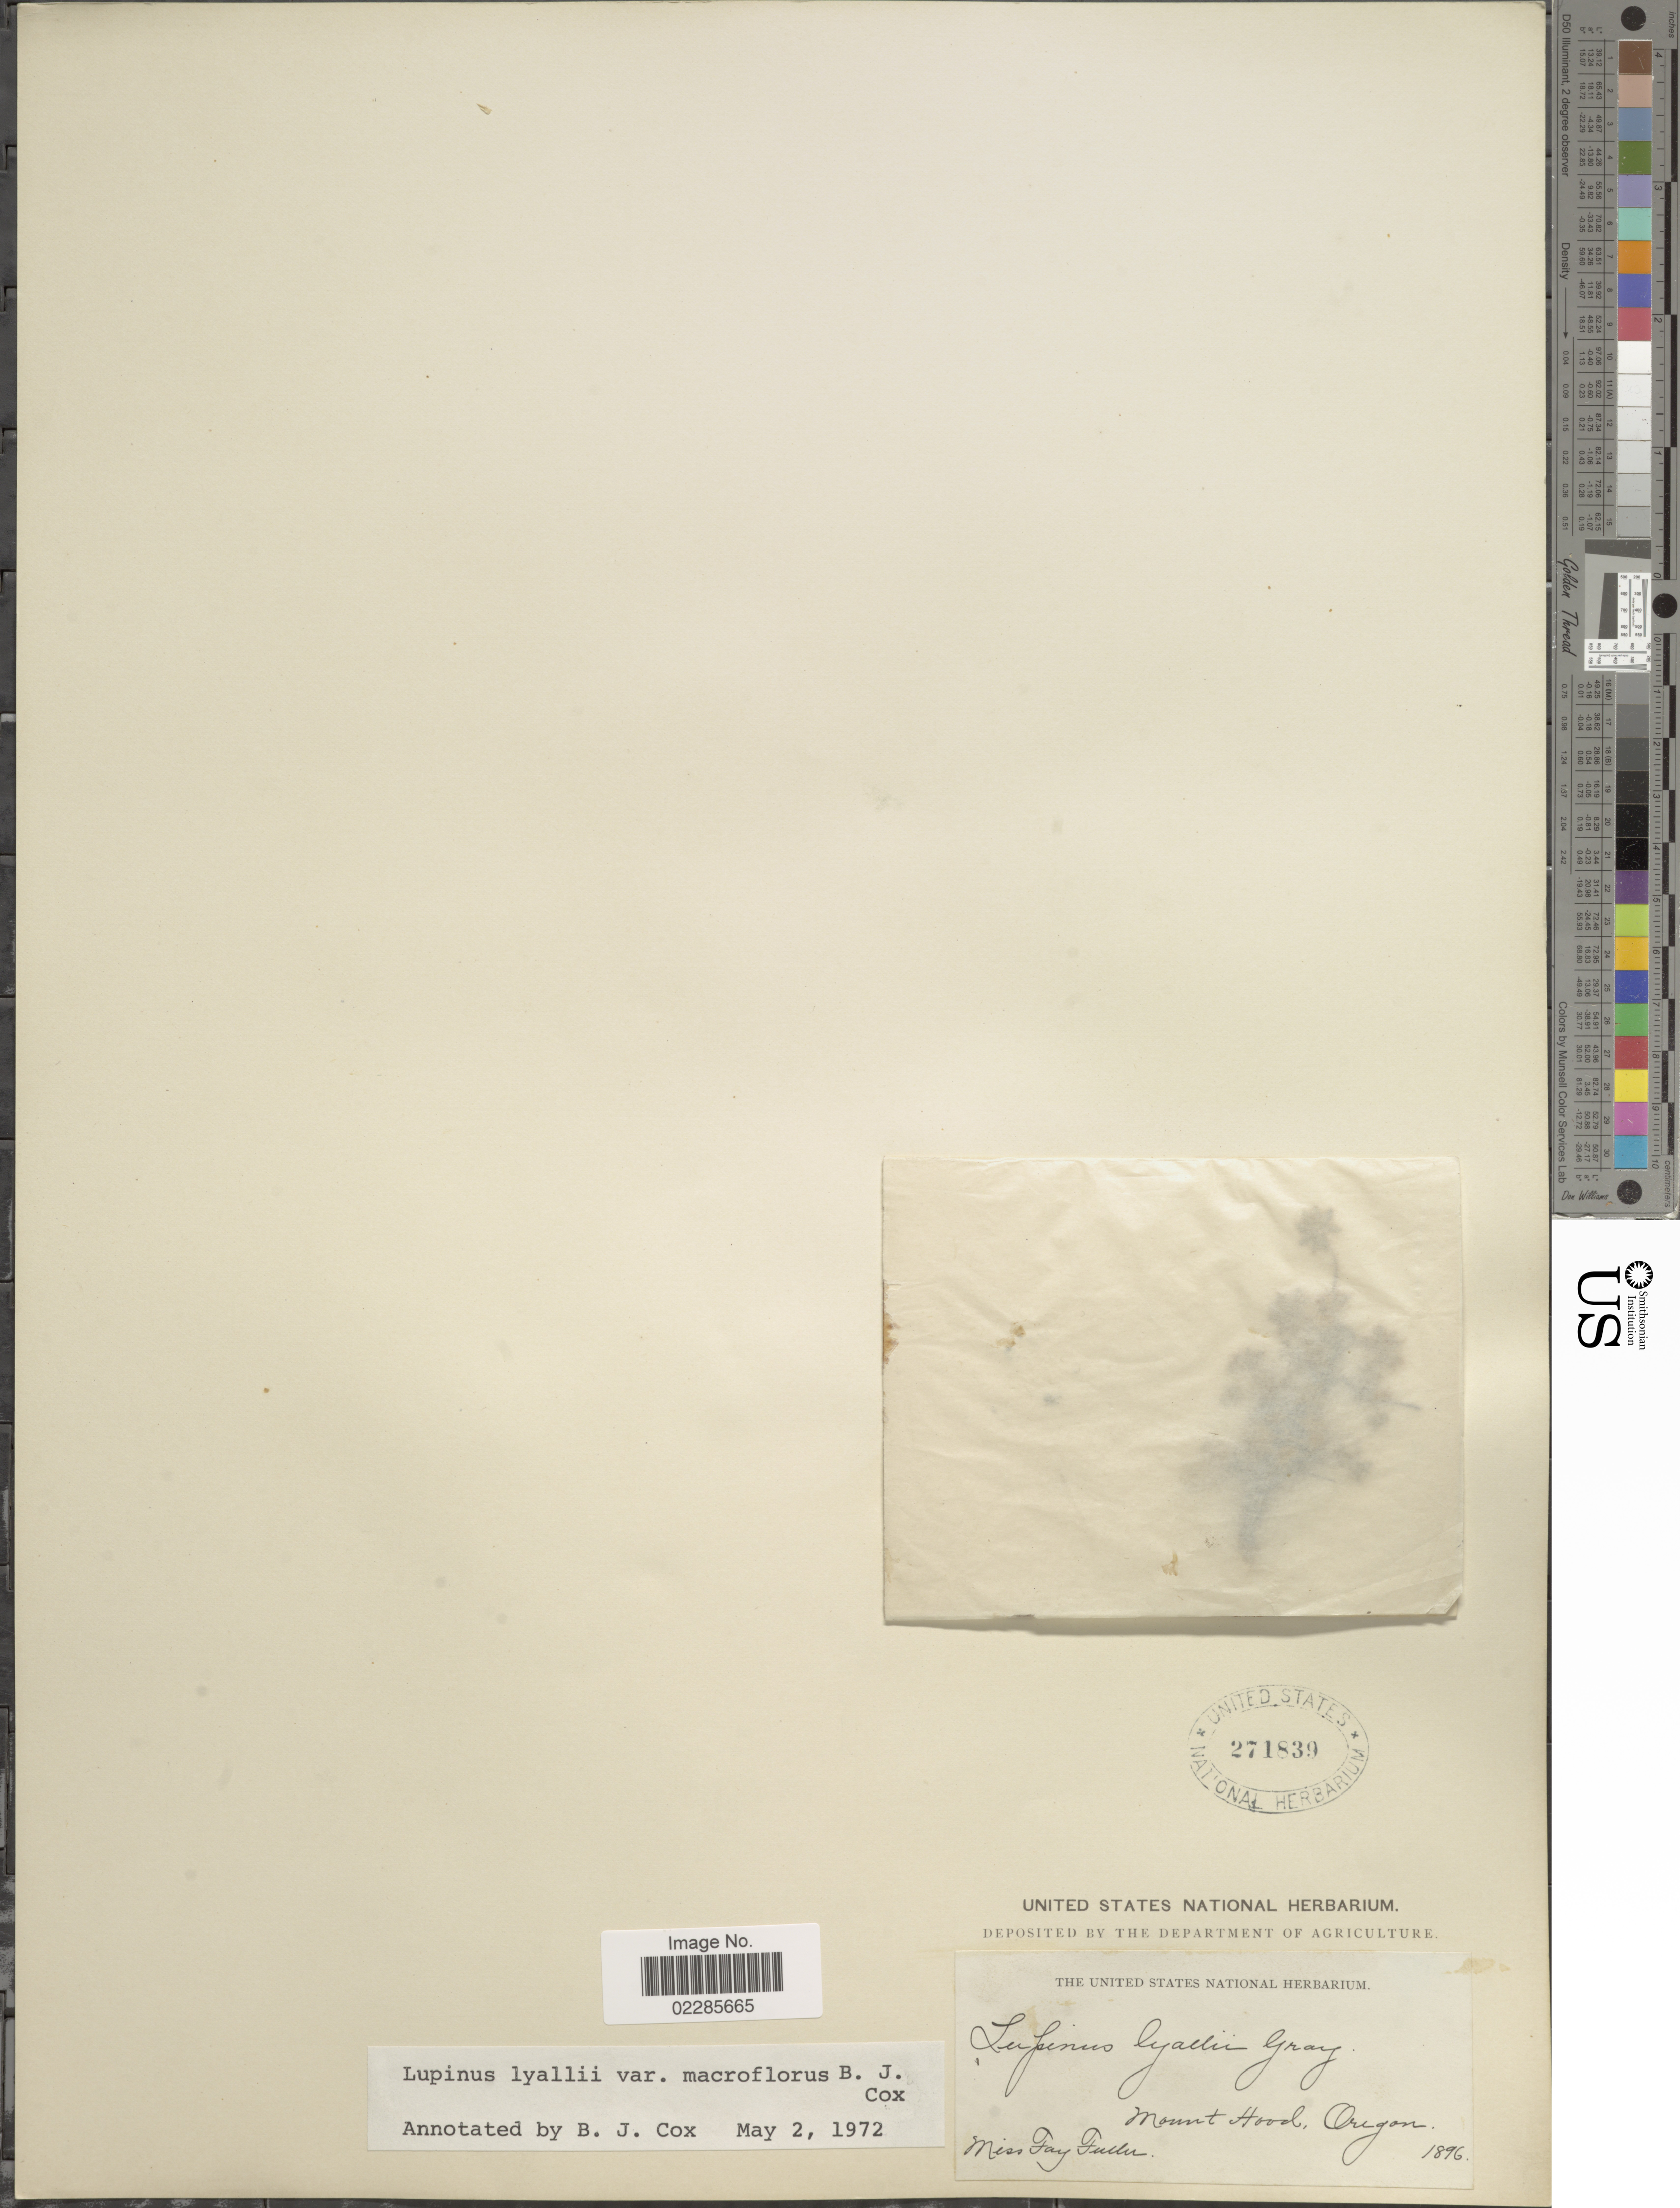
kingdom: Plantae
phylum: Tracheophyta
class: Magnoliopsida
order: Fabales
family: Fabaceae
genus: Lupinus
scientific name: Lupinus lyallii var. macroflorus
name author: B.J. Cox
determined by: Cox, B. J.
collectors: F. Fuller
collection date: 1896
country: United States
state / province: Oregon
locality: Mount Hood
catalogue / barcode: US 271839